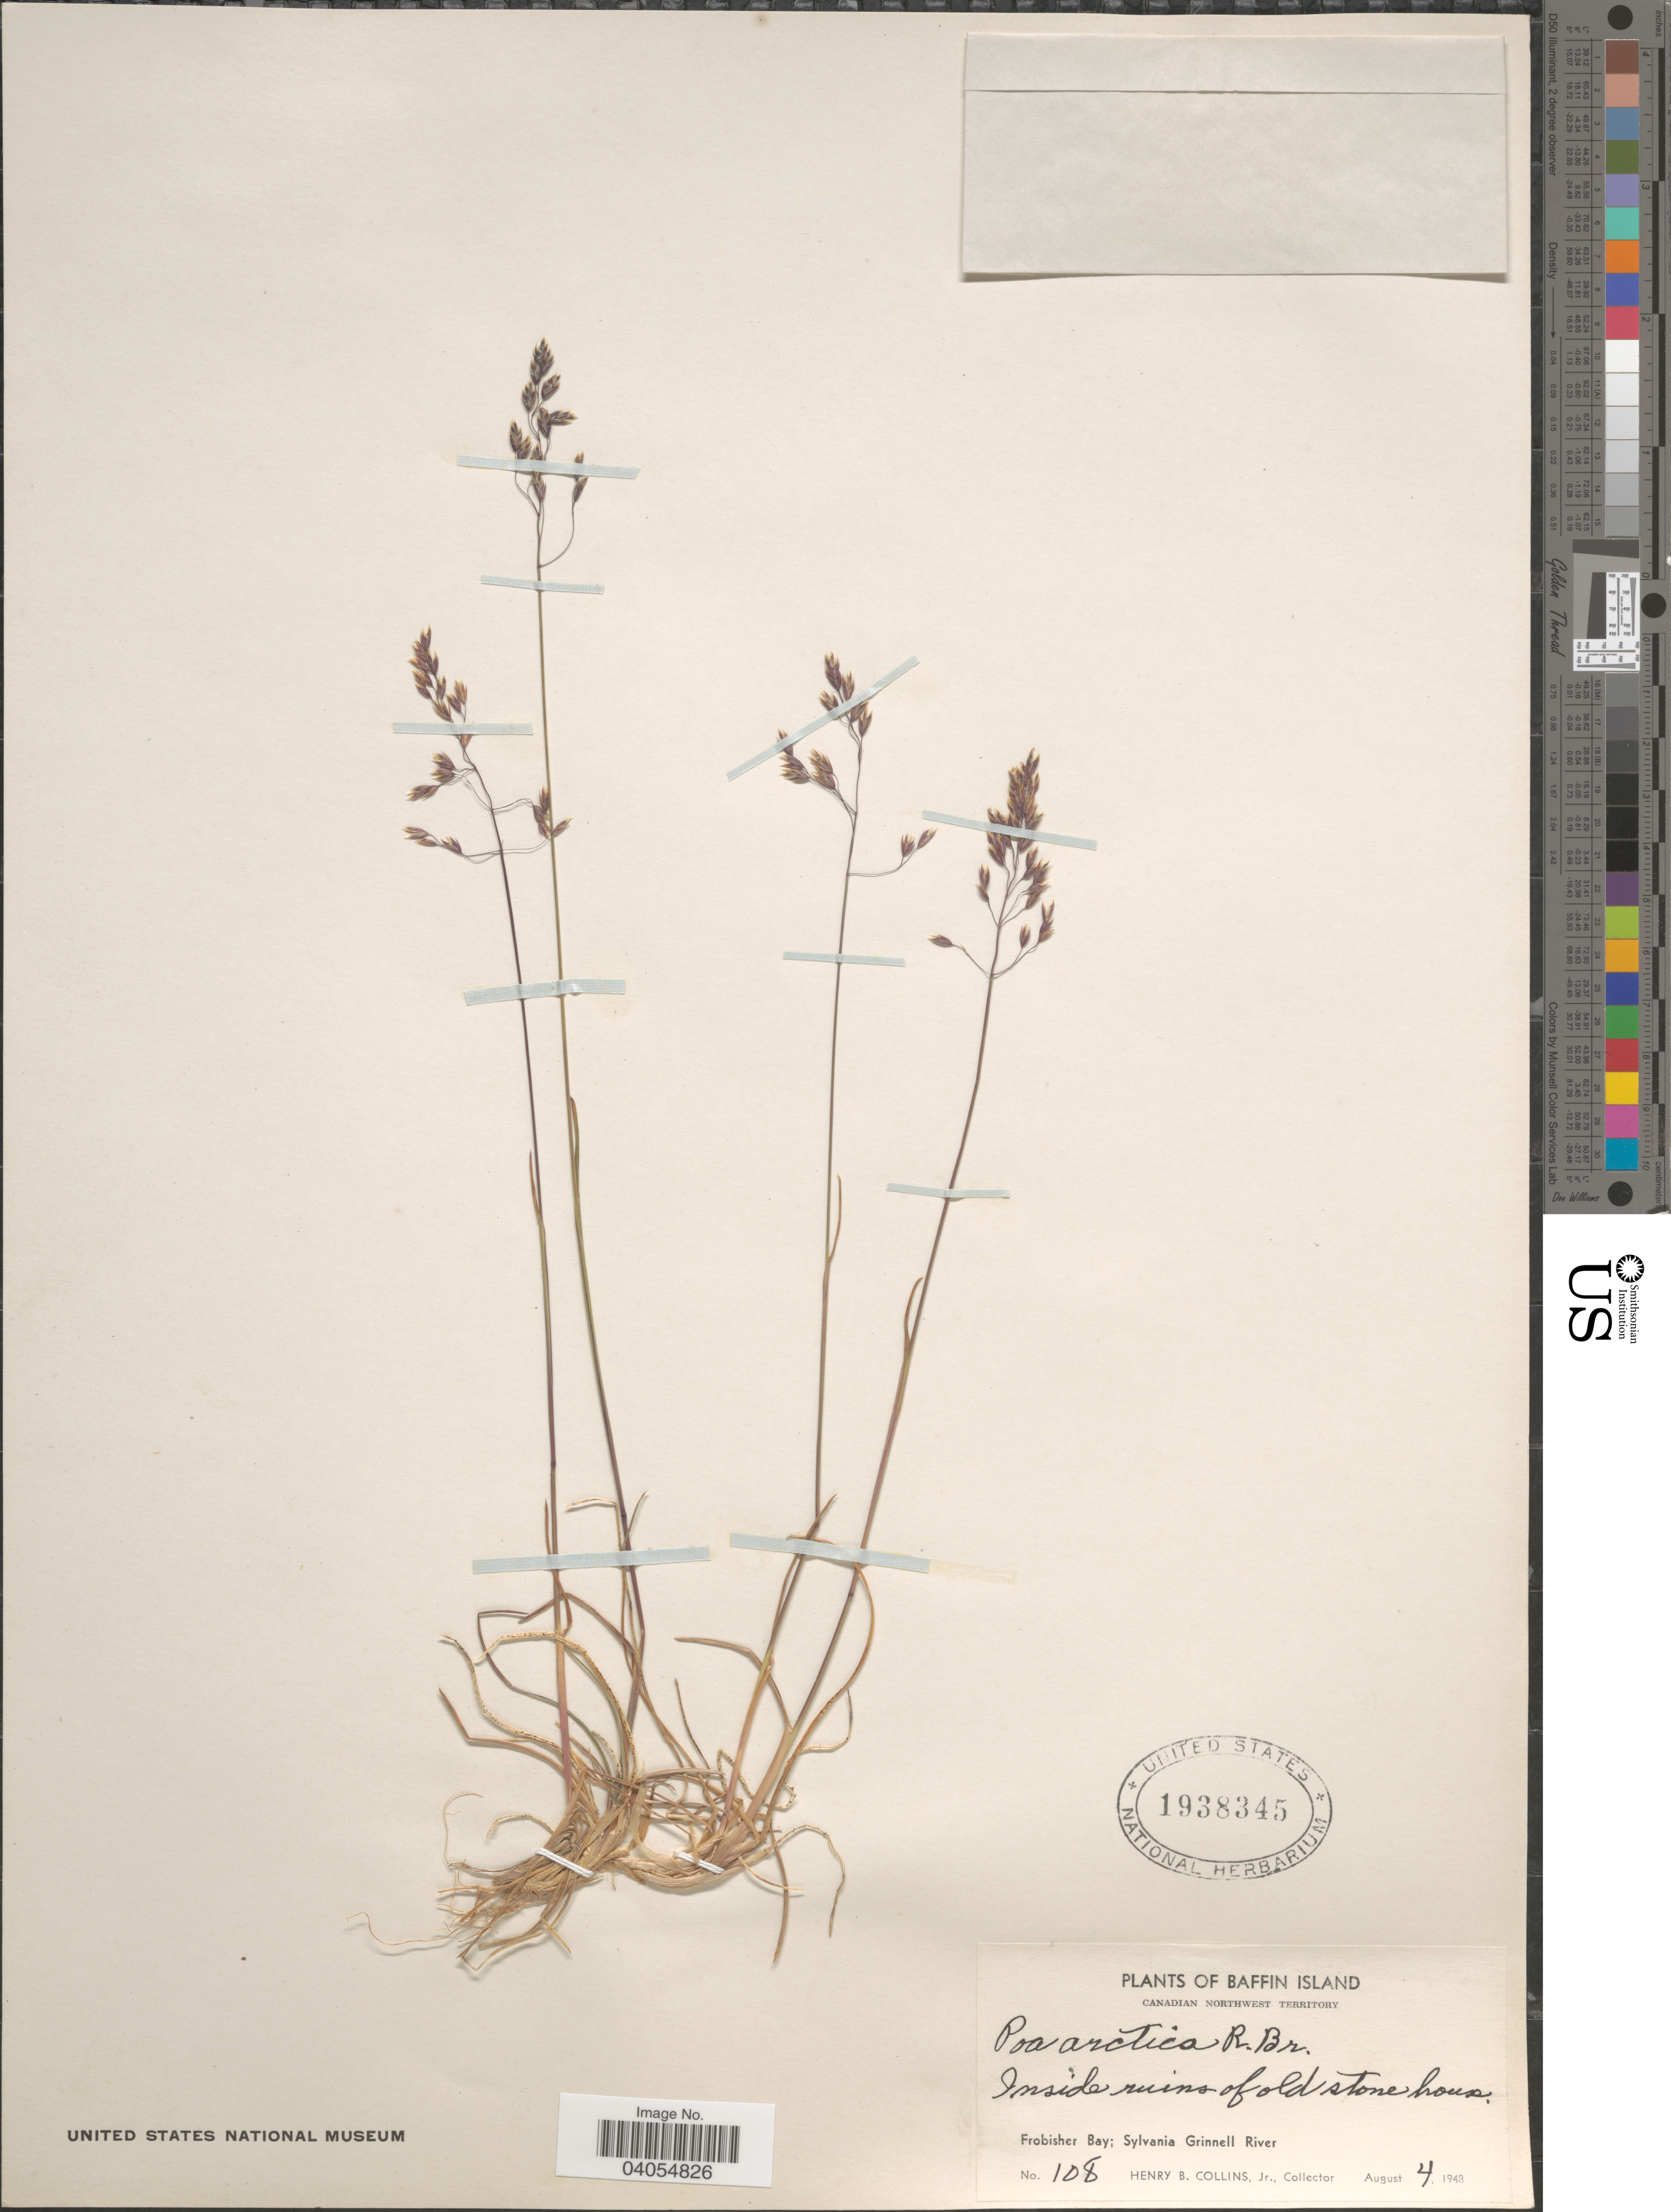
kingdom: Plantae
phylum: Tracheophyta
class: Liliopsida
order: Poales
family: Poaceae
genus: Poa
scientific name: Poa arctica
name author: R. Br.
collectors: H. Collins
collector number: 108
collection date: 1948-08-04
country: Canada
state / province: Northwest Territories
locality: Baffin Island. Canadian Northwest Territory. Inside ruins of old stone house. Frobisher Bay; Sylvania Grinnell River.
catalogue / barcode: US 1938345